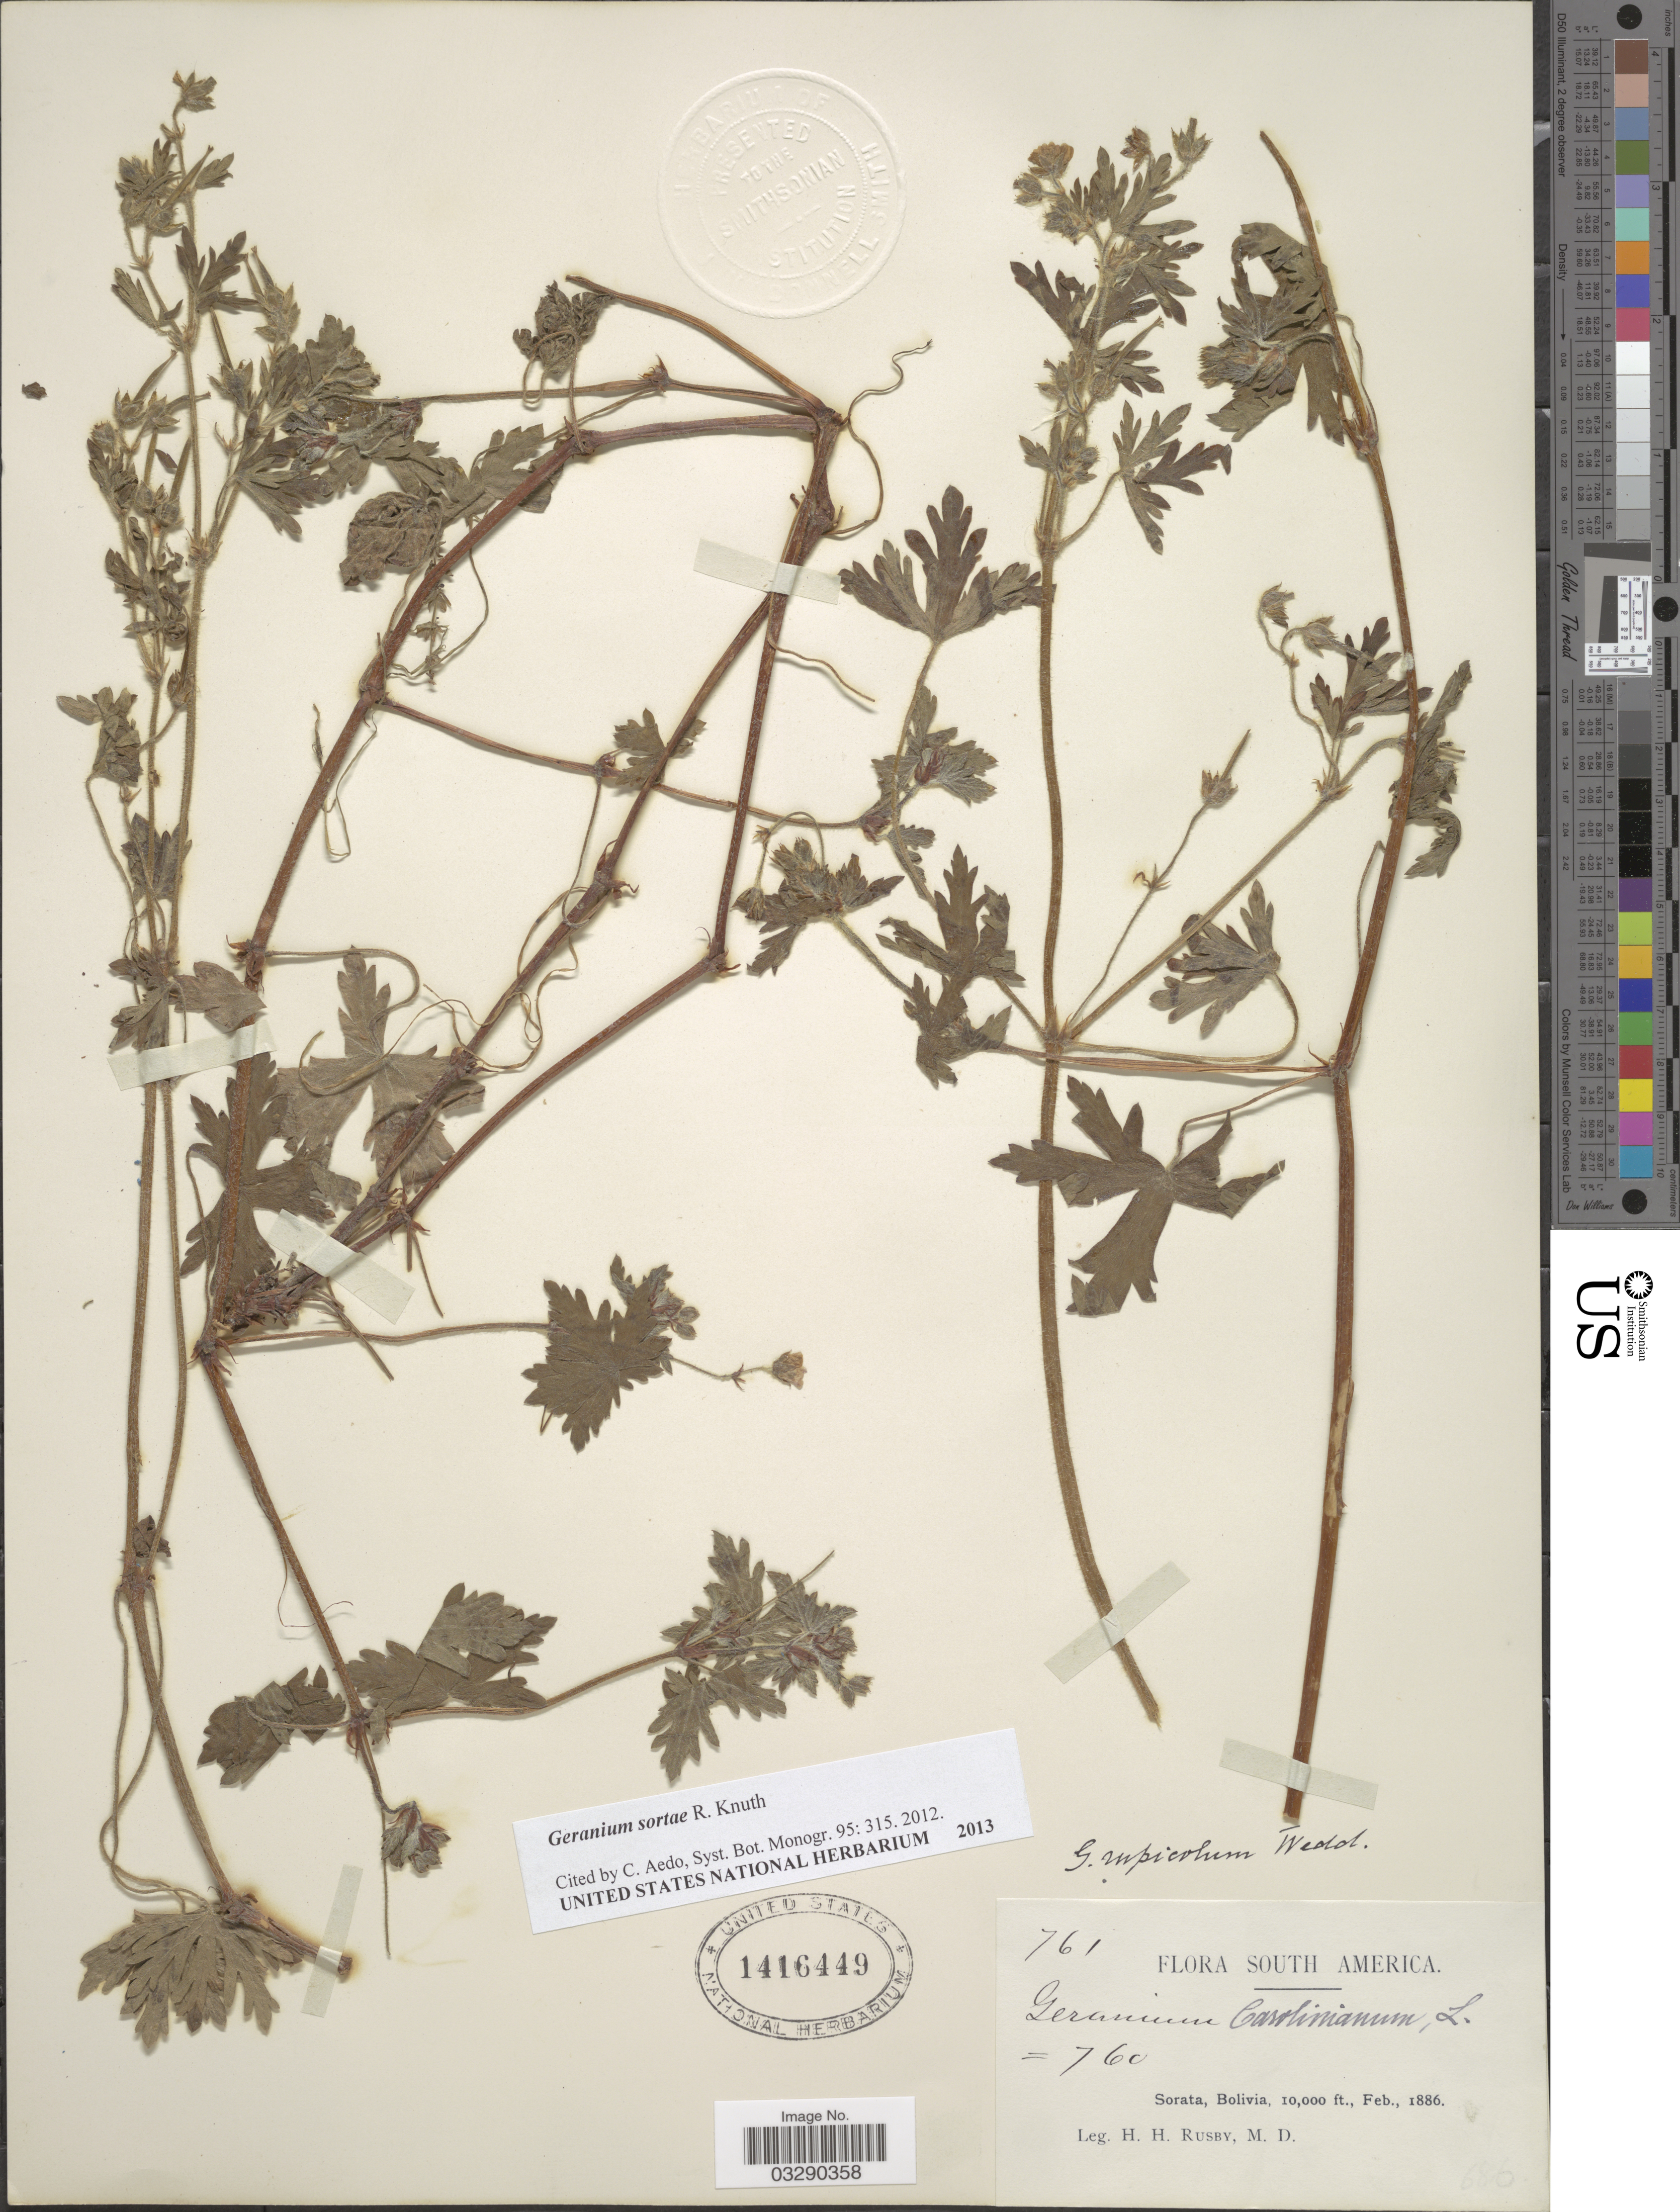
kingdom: Plantae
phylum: Tracheophyta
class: Magnoliopsida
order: Geraniales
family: Geraniaceae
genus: Geranium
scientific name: Geranium soratae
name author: R. Knuth in Engl.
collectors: H. H. Rusby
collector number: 761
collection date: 1886-02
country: Bolivia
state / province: La Páz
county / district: Larecaja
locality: Sorata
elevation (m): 3048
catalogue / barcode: US 1416449